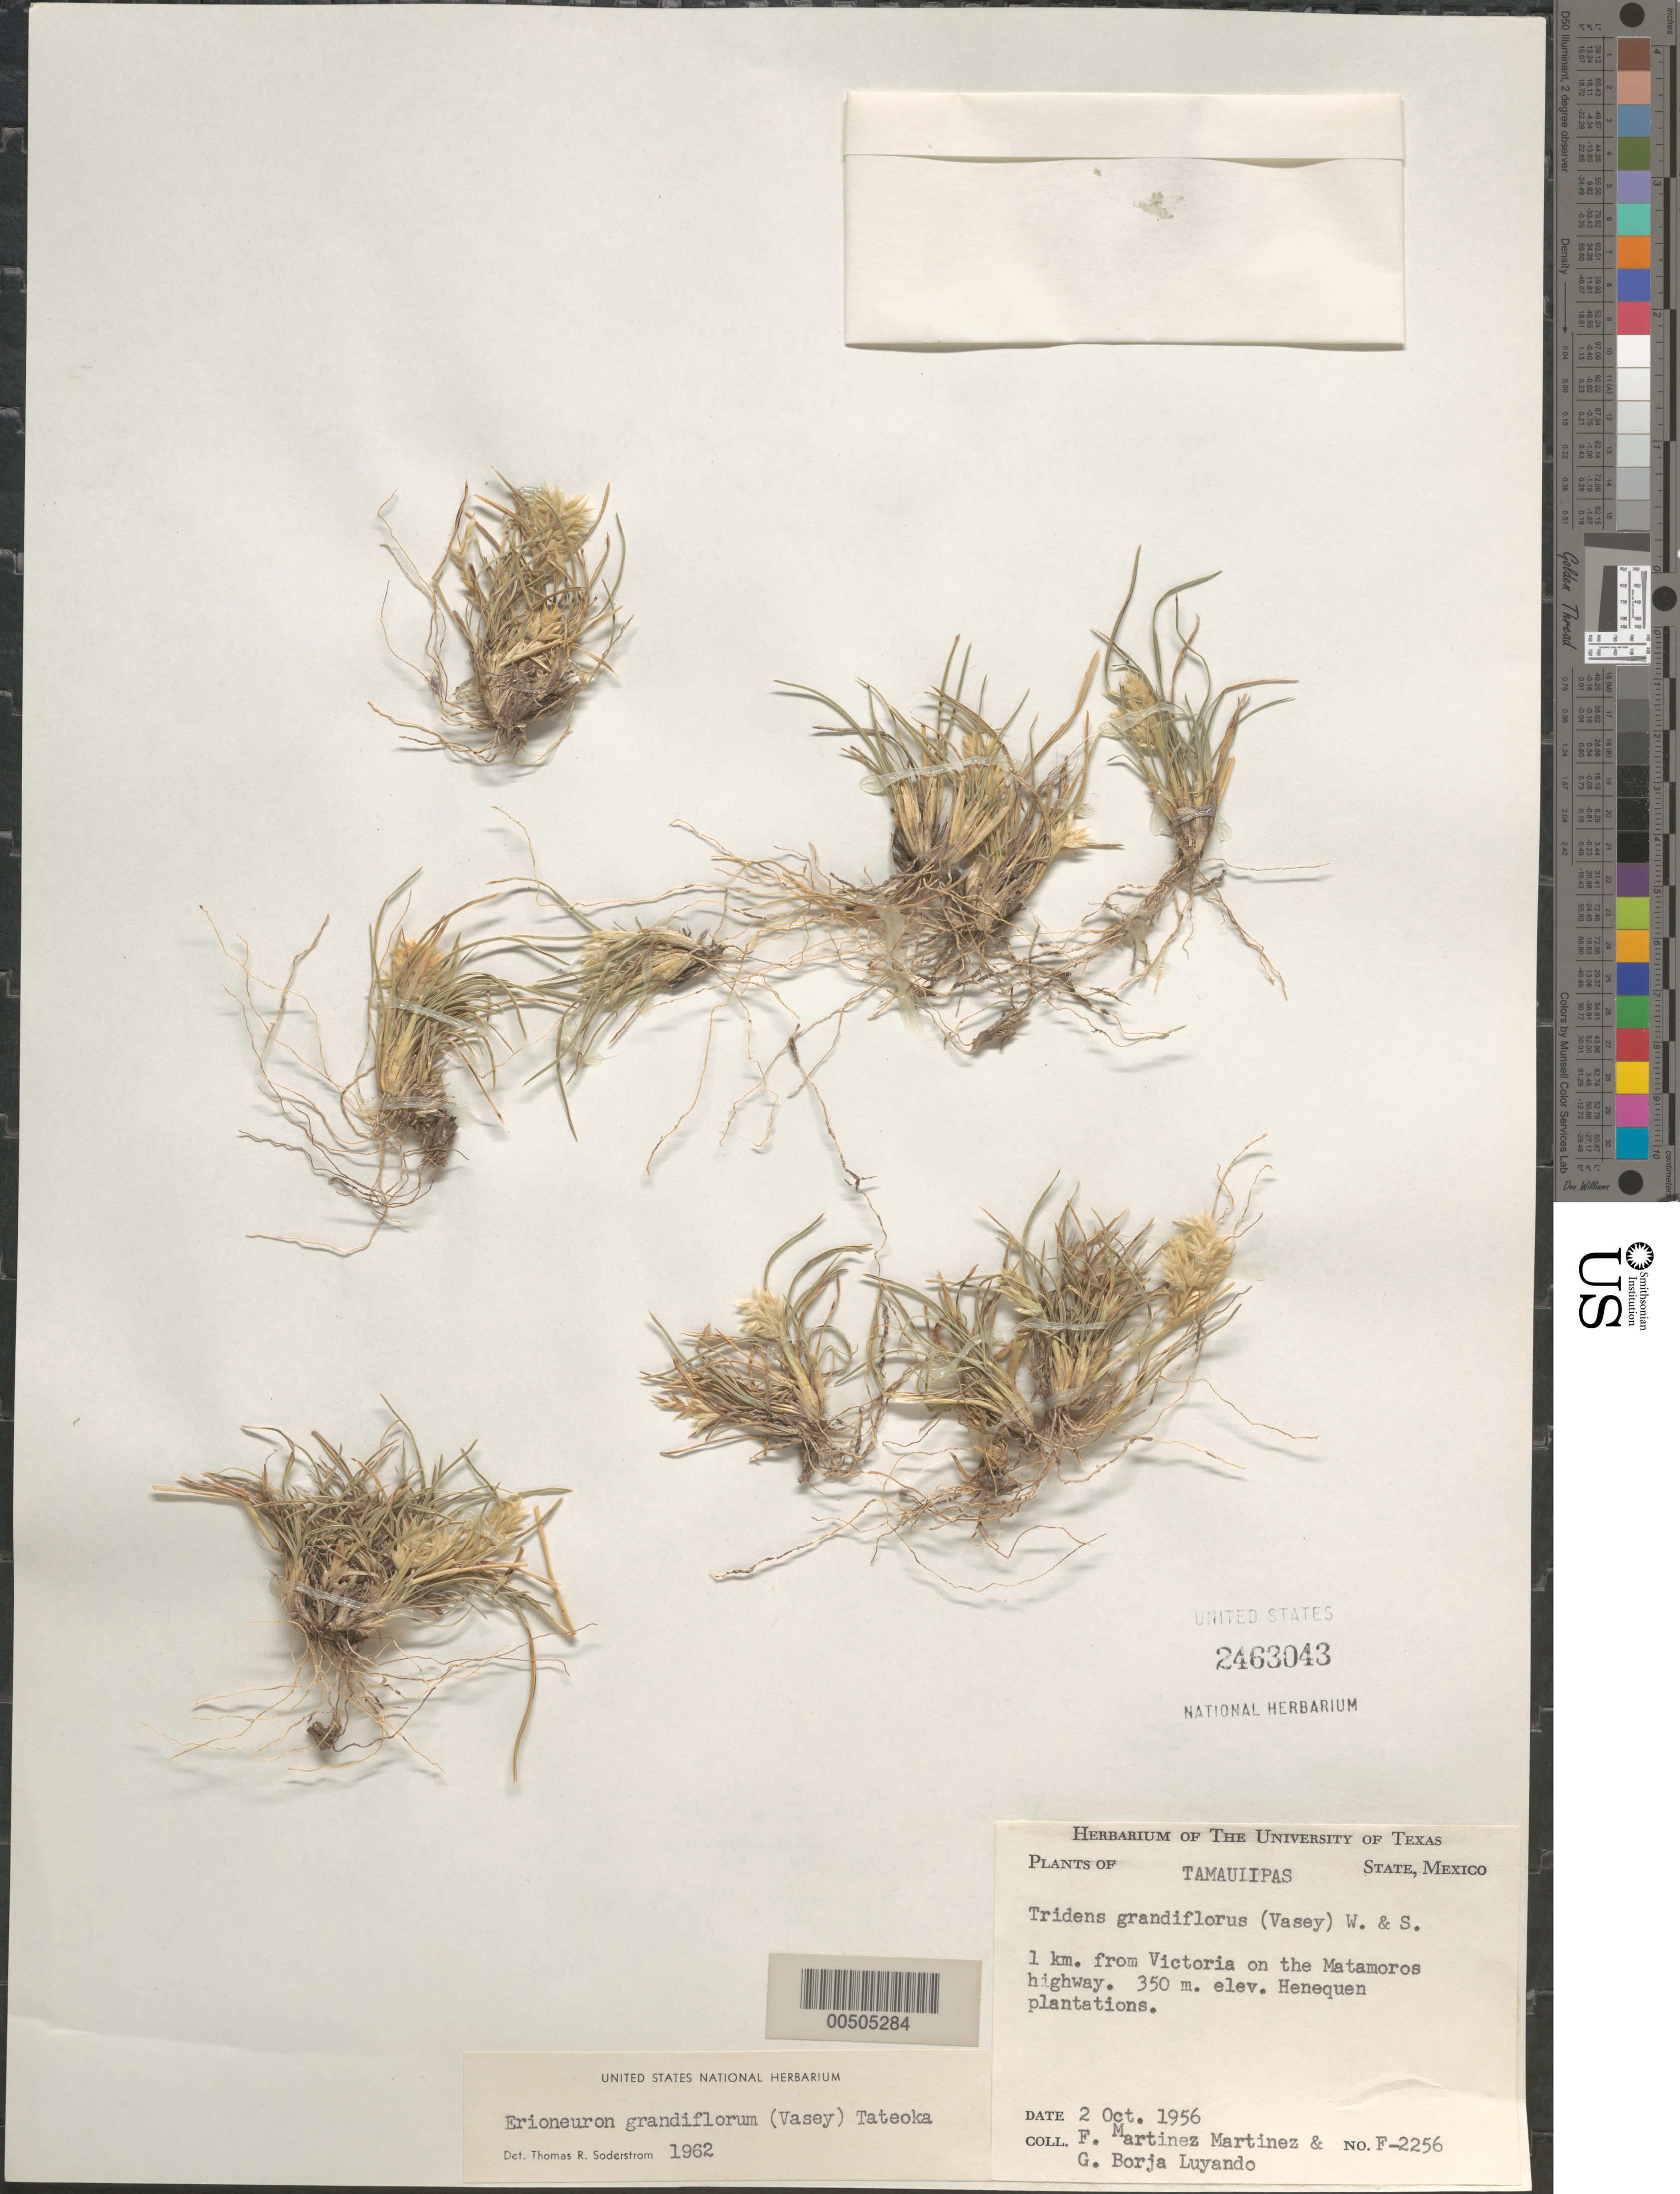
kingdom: Plantae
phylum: Tracheophyta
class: Liliopsida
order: Poales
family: Poaceae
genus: Erioneuron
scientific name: Erioneuron grandiflorum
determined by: Soderstrom, T. R.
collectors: F. Martinez-M. & G. Borja-Luyando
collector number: F-2256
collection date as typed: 2 Oct 1956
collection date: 1956-10-02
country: Mexico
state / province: Tamaulipas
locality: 1 km from Victoria on the Matamoros Hwy, Henequen plantations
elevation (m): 350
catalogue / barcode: US 2463043